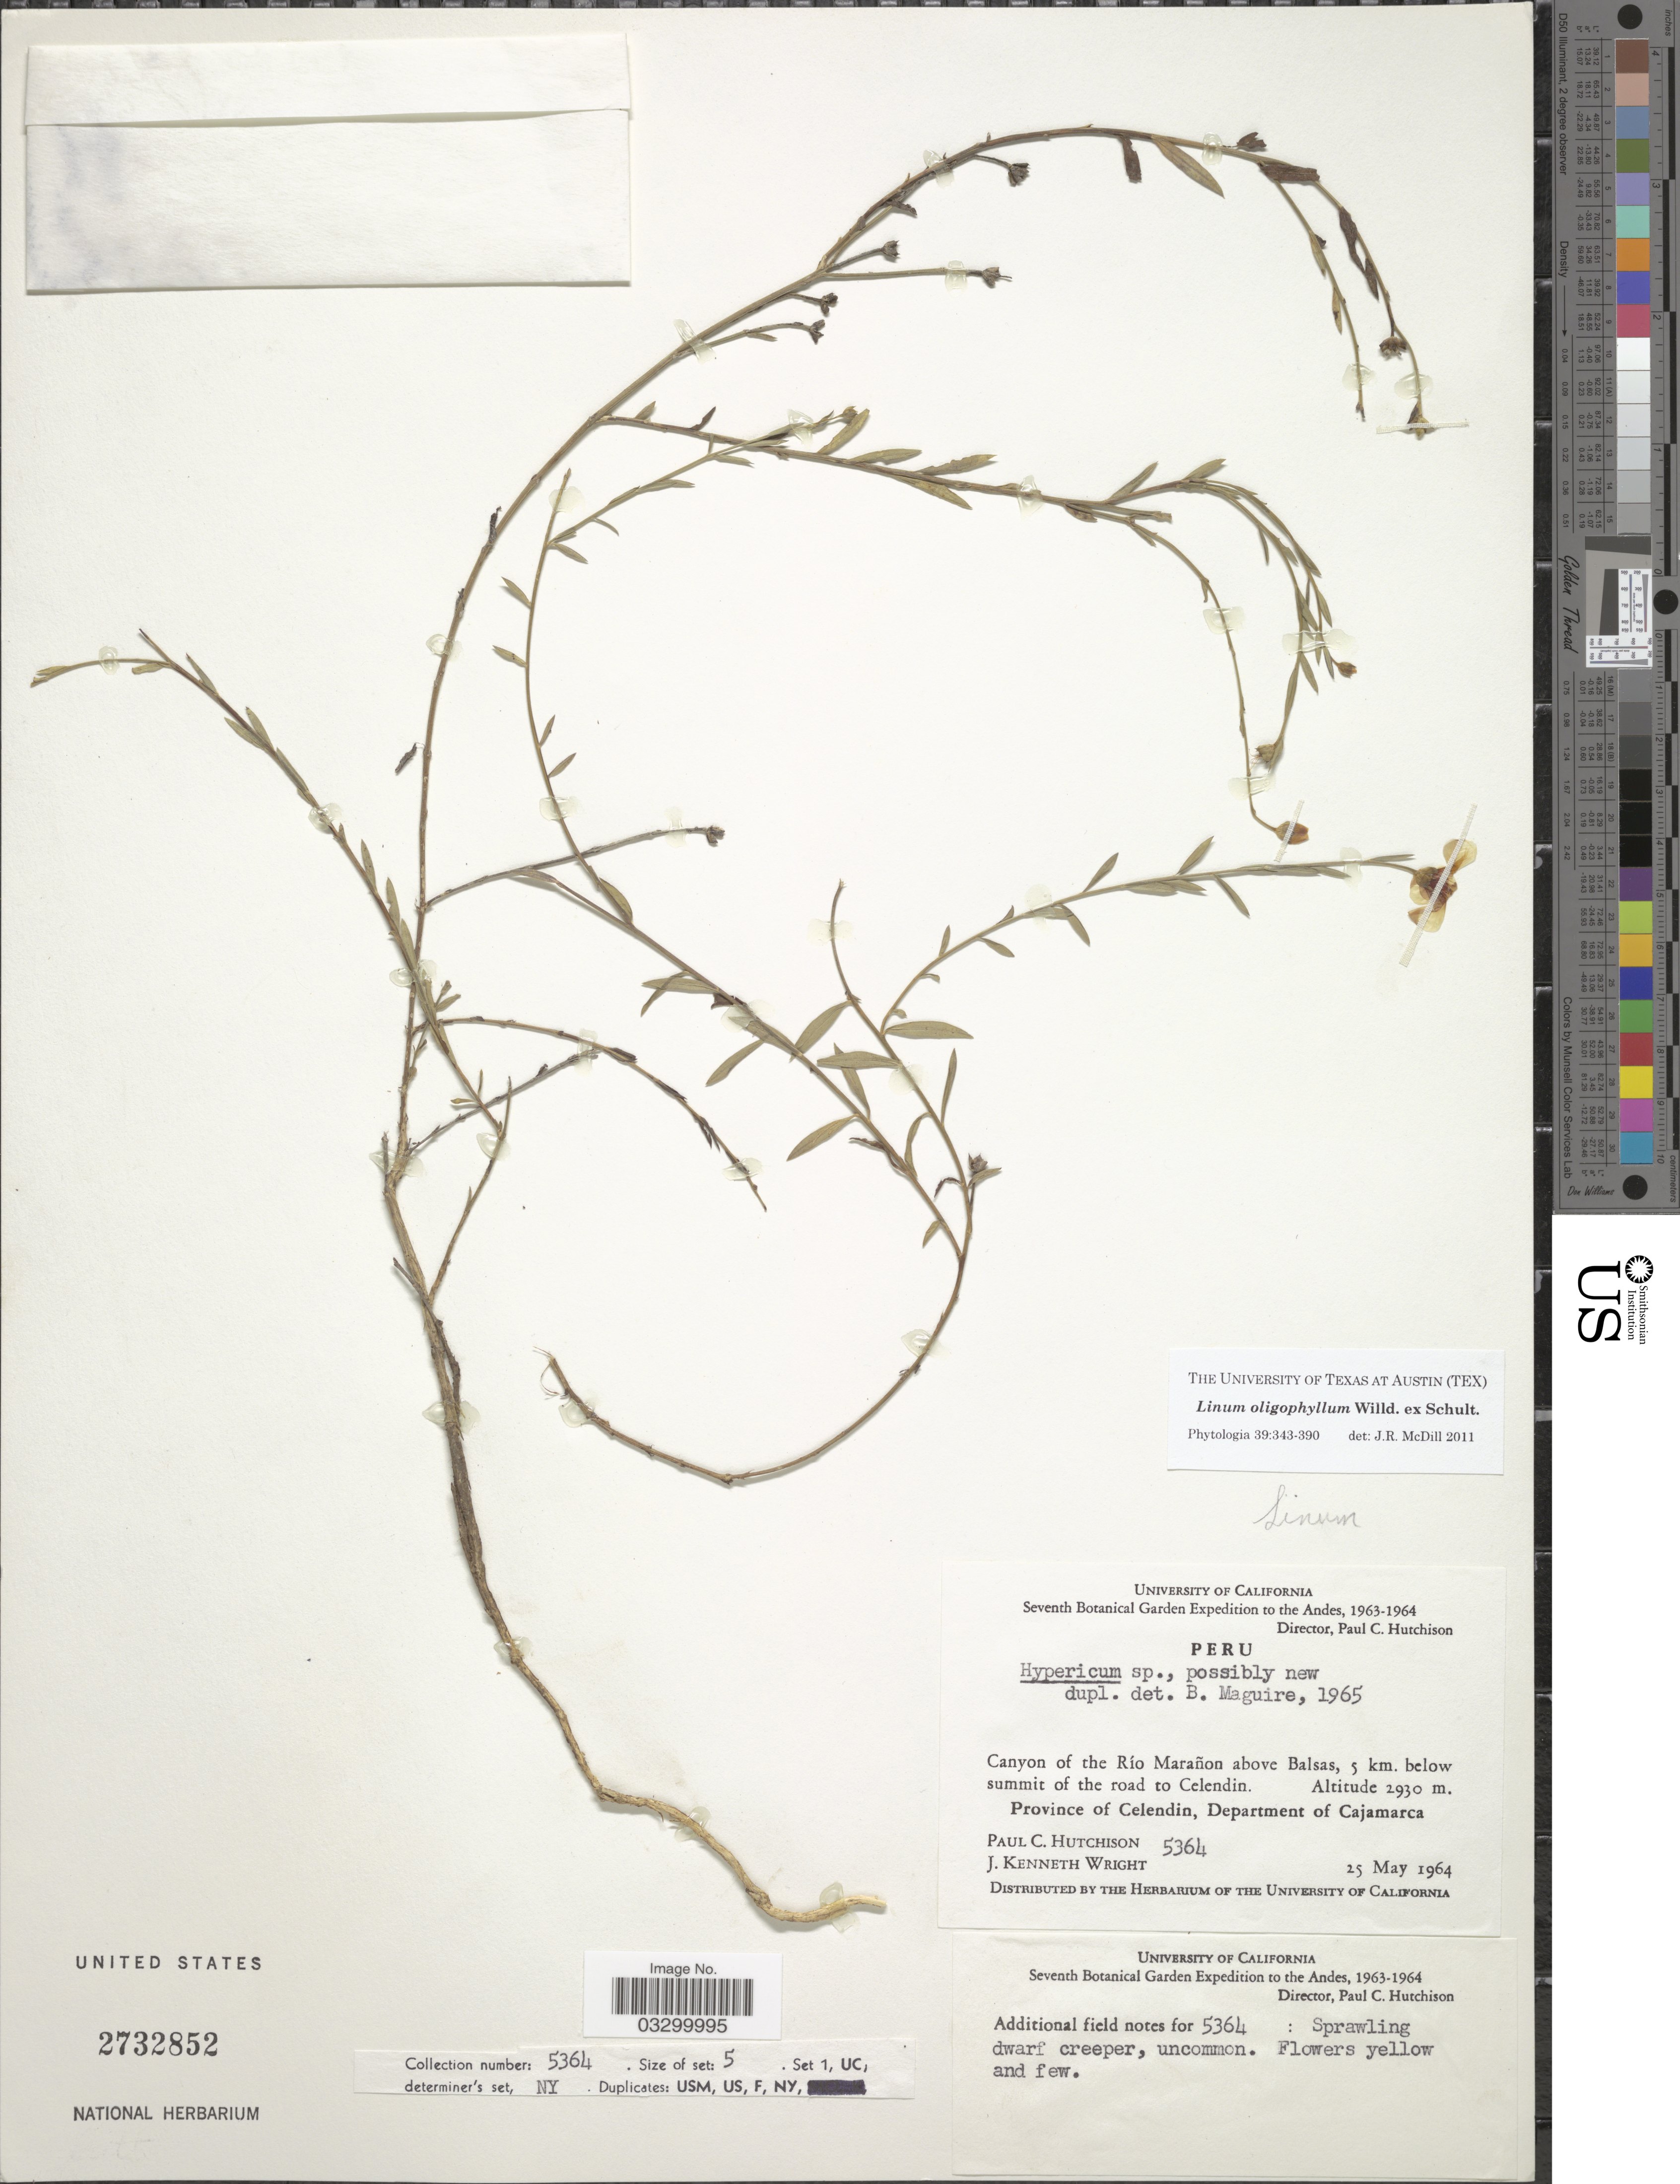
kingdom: Plantae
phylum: Tracheophyta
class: Magnoliopsida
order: Malpighiales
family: Linaceae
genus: Linum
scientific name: Linum oligophyllum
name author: Willd. ex Schult.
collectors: P. C. Hutchison & J. K. Wright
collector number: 5364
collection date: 1964-05-25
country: Peru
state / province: Cajamarca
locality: Andes. Canyon of the Río Marañon above Balsas, 5 km. below summit of the road to Celendin. Province of Celendin, Department of Cajamarca.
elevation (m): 2930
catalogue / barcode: US 2732852